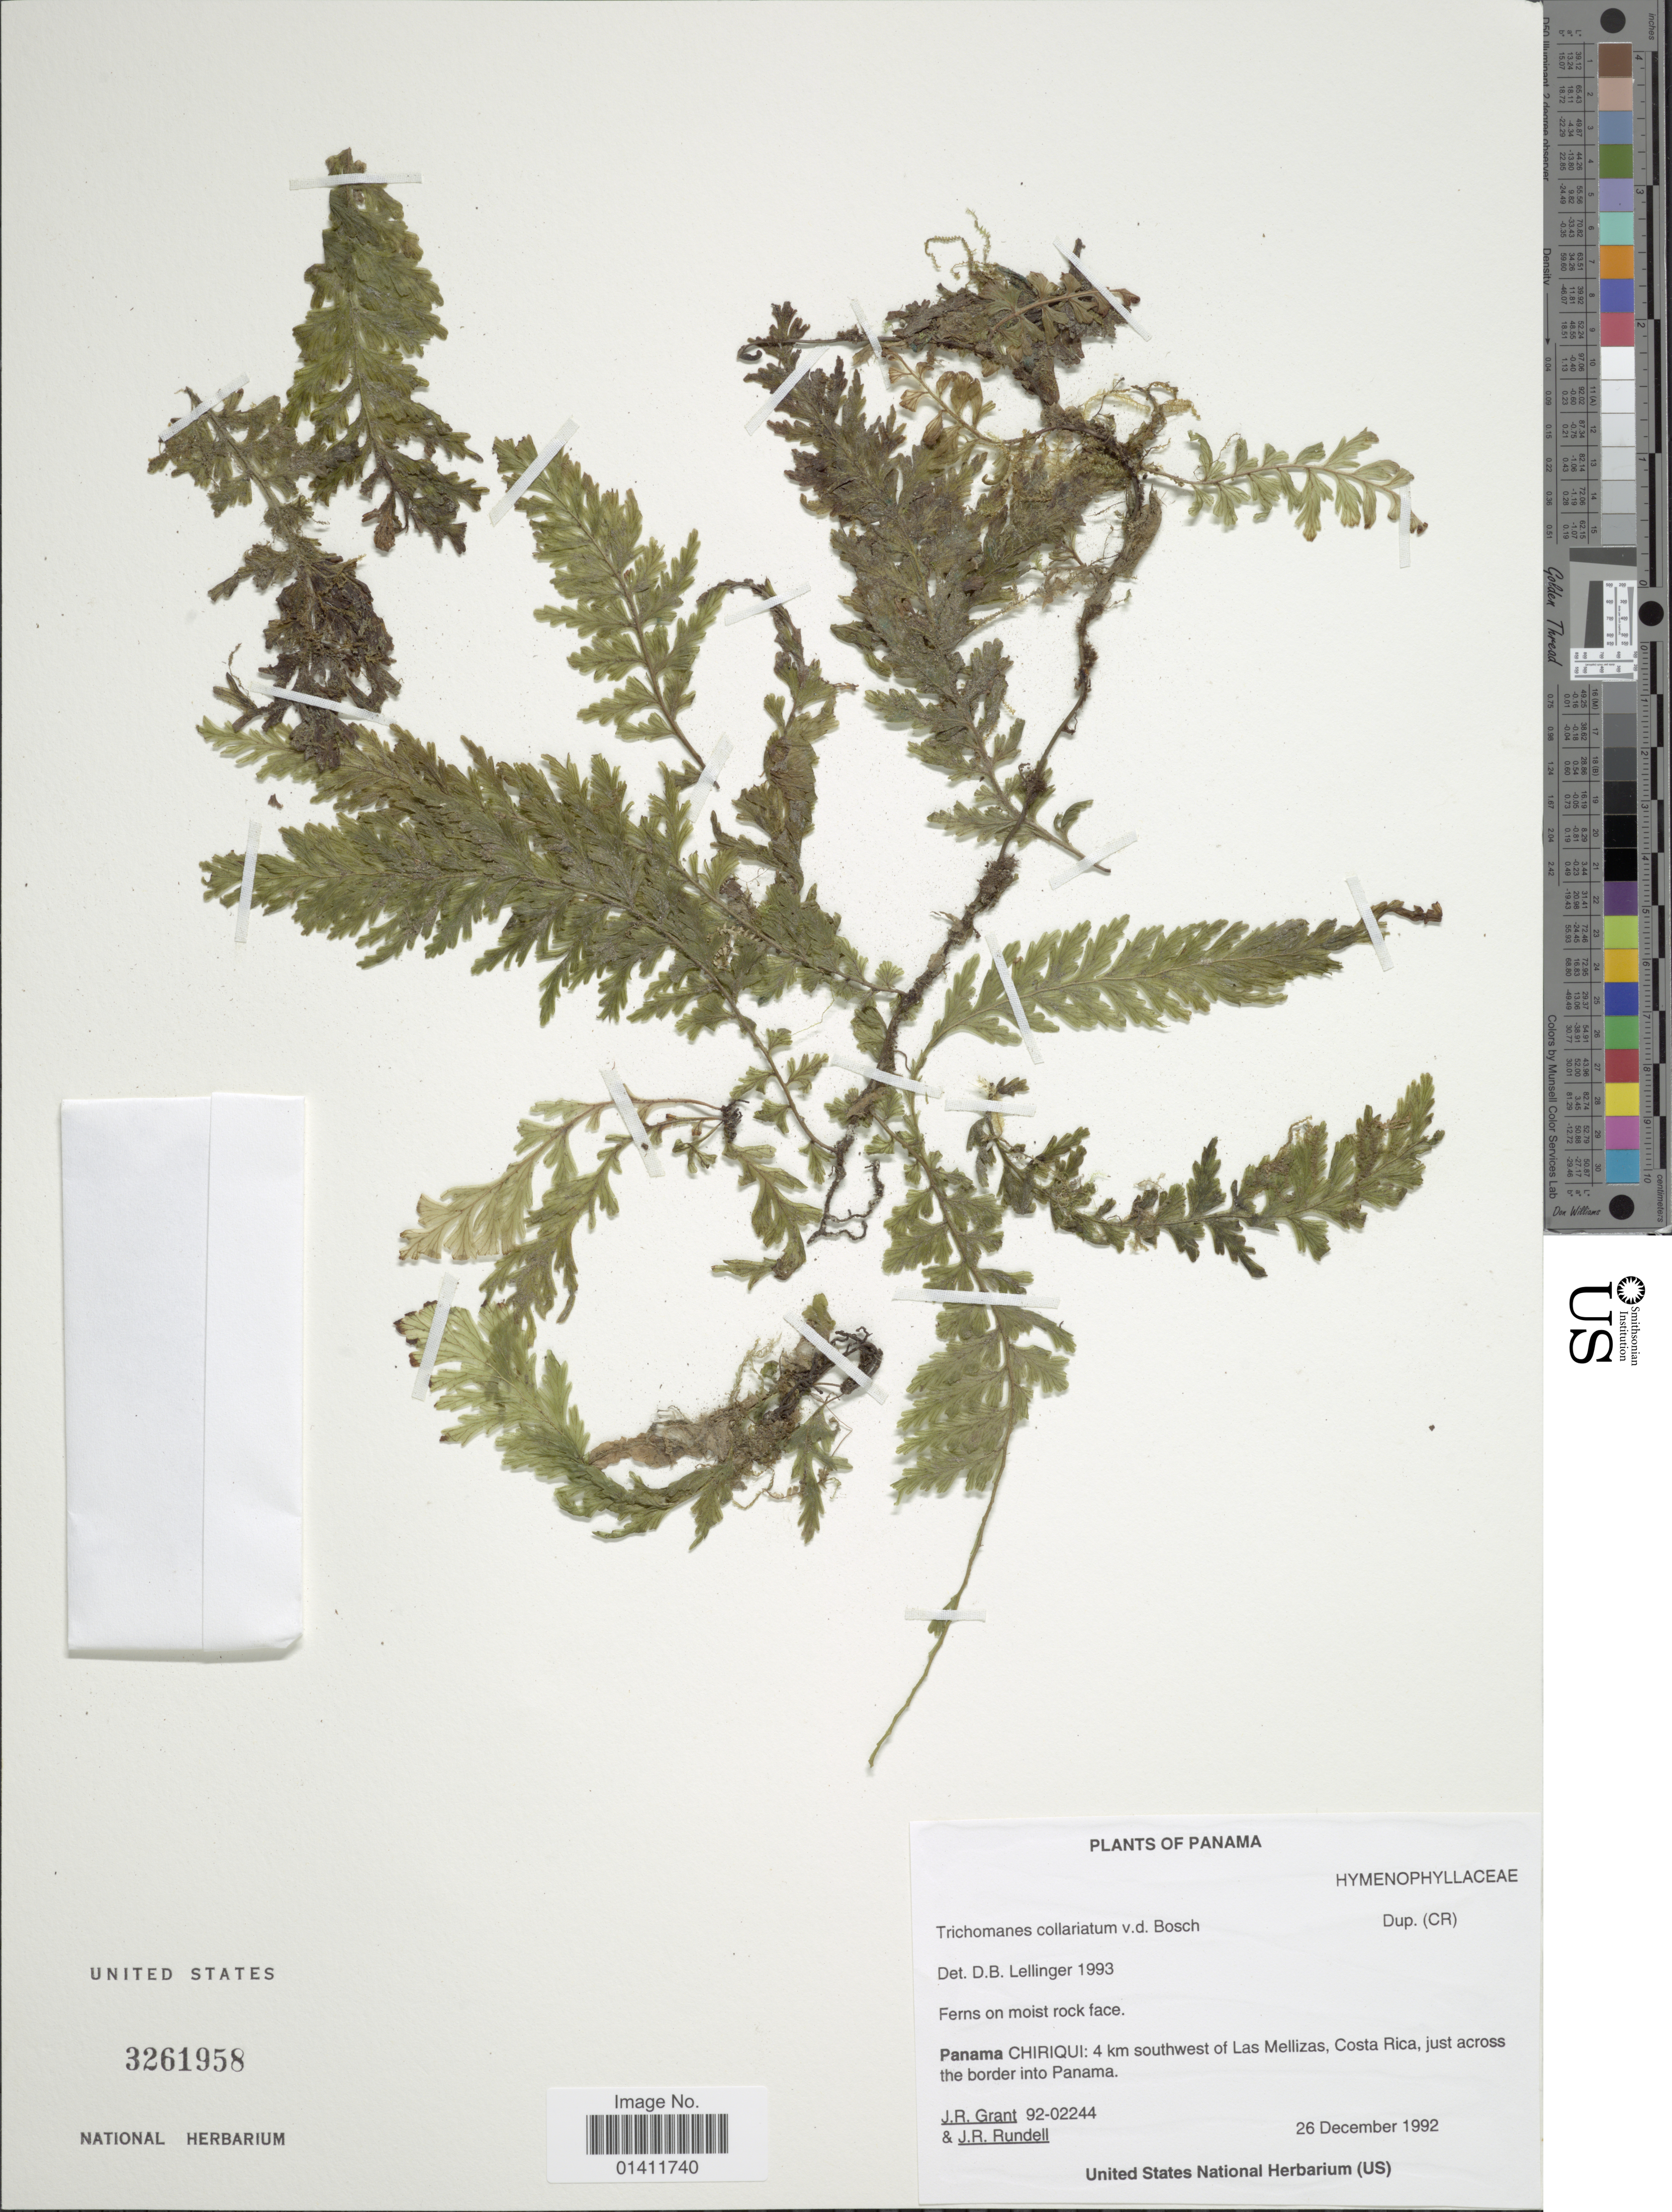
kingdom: Plantae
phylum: Tracheophyta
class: Polypodiopsida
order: Hymenophyllales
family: Hymenophyllaceae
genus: Vandenboschia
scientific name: Vandenboschia collariata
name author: (Bosch) Ebihara & K. Iwats.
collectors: J. Grant & J. R. Rundell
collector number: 92-02244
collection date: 1992-12-26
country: Panama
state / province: Chiriqui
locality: Chiriqui: 4 km southwest of Las Mellizas, Costa Rica, just across the border into Panama.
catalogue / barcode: US 3261958